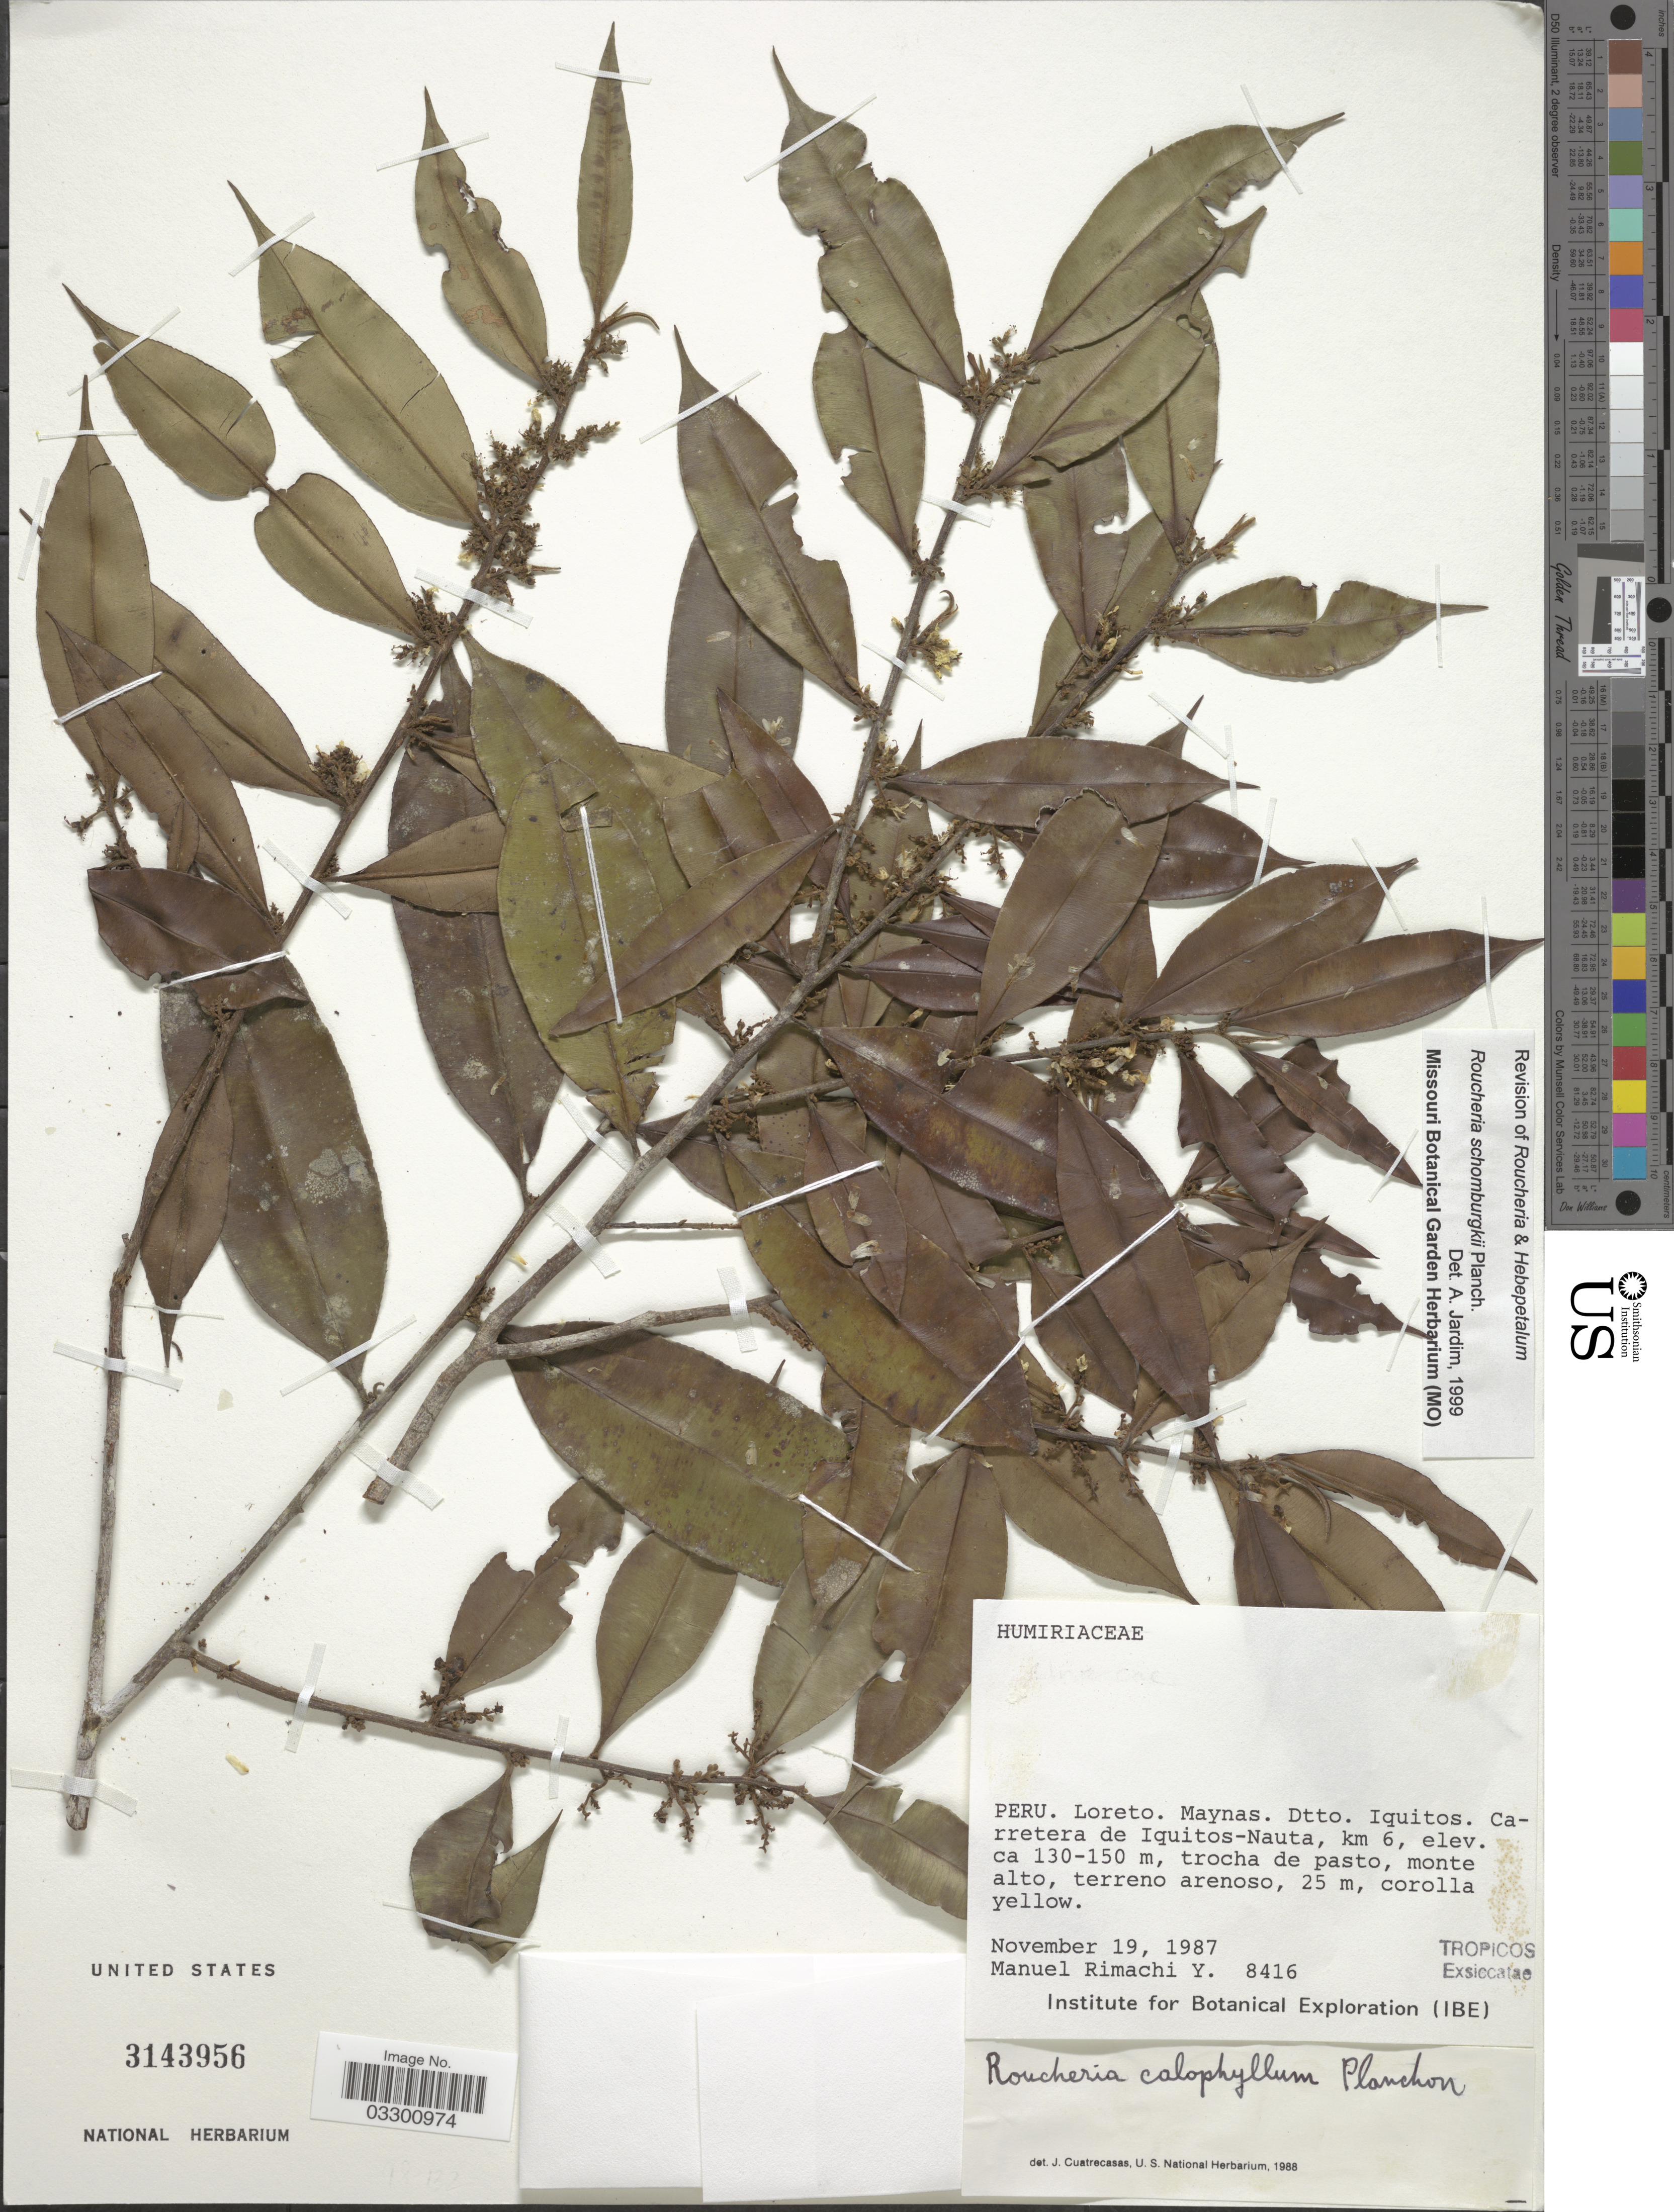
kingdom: Plantae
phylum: Tracheophyta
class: Magnoliopsida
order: Malpighiales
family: Linaceae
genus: Roucheria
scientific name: Roucheria schomburgkii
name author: Planch.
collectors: M. Rimachi Y.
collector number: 8416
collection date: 1987-11-19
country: Peru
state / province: Loreto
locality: Maynas. Dtto. Iquios. Carretera de Iquitos-Nauta, km 6.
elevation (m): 130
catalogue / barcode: US 3143956